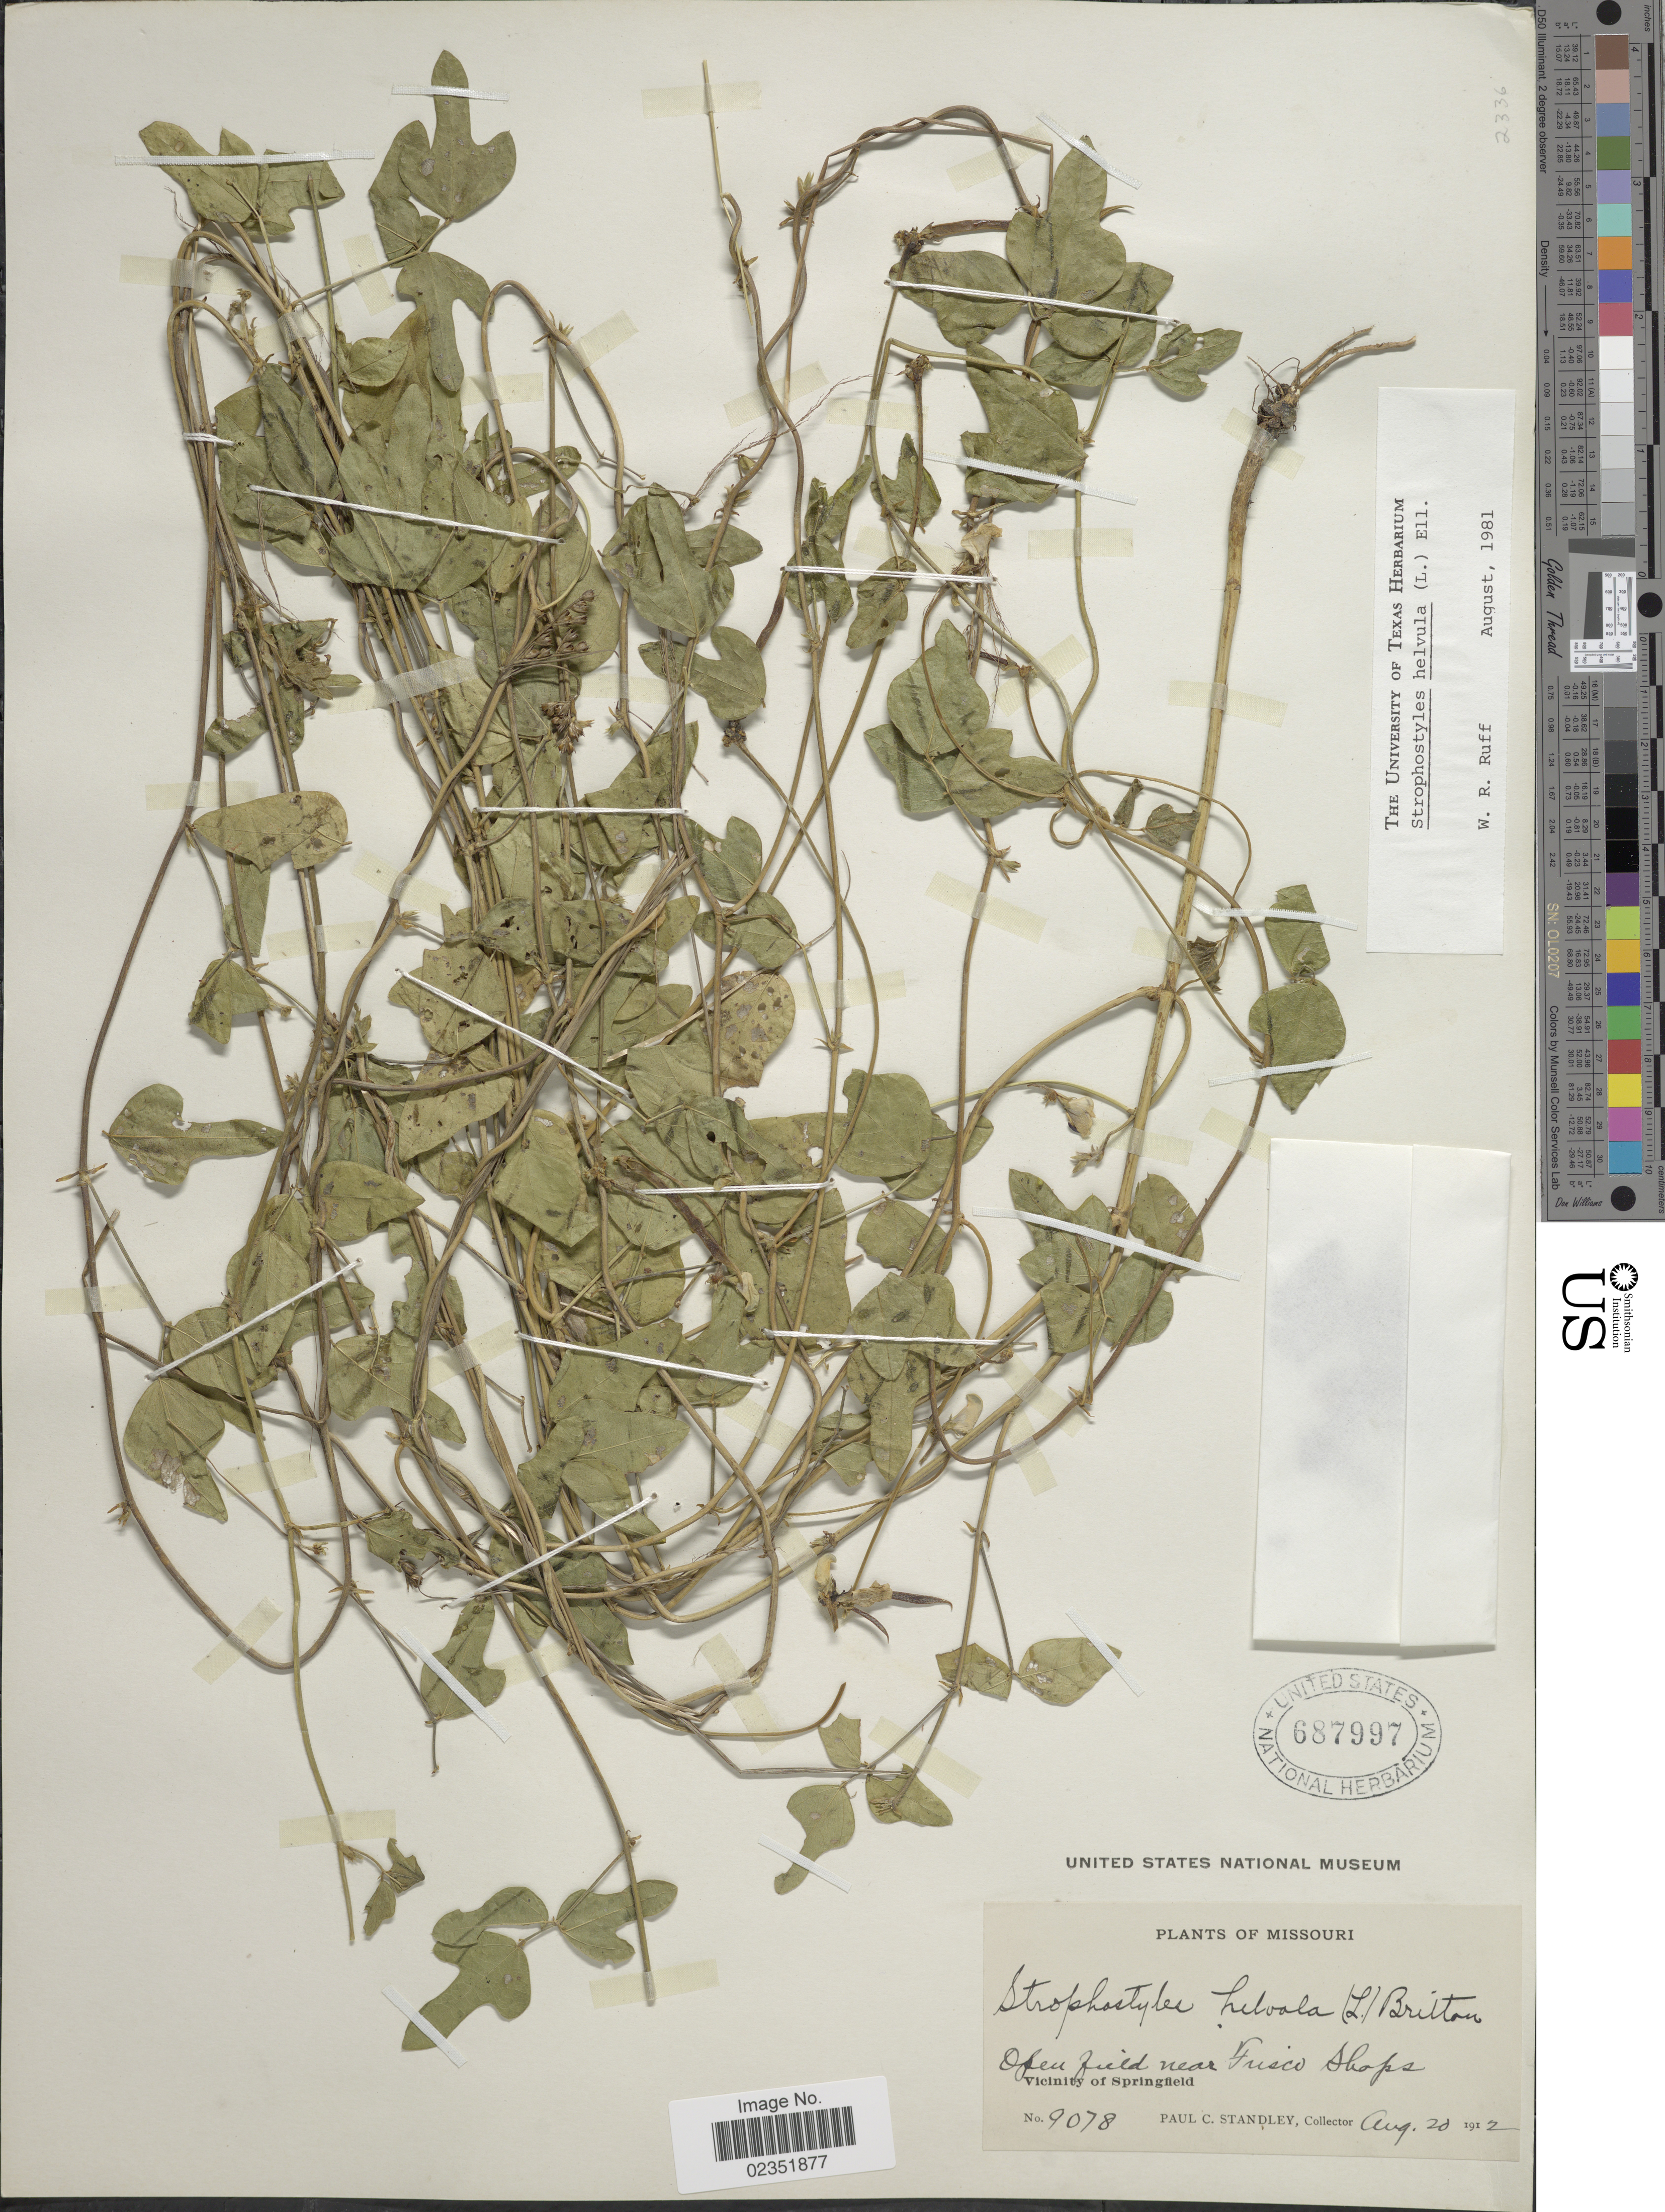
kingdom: Plantae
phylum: Tracheophyta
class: Magnoliopsida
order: Fabales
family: Fabaceae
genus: Strophostyles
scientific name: Strophostyles helvola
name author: (L.) Elliott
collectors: P. C. Standley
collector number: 9078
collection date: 1912-08-20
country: United States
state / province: Missouri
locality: Open field near Frisco Shops, Vicinity of Springfield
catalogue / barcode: US 687997